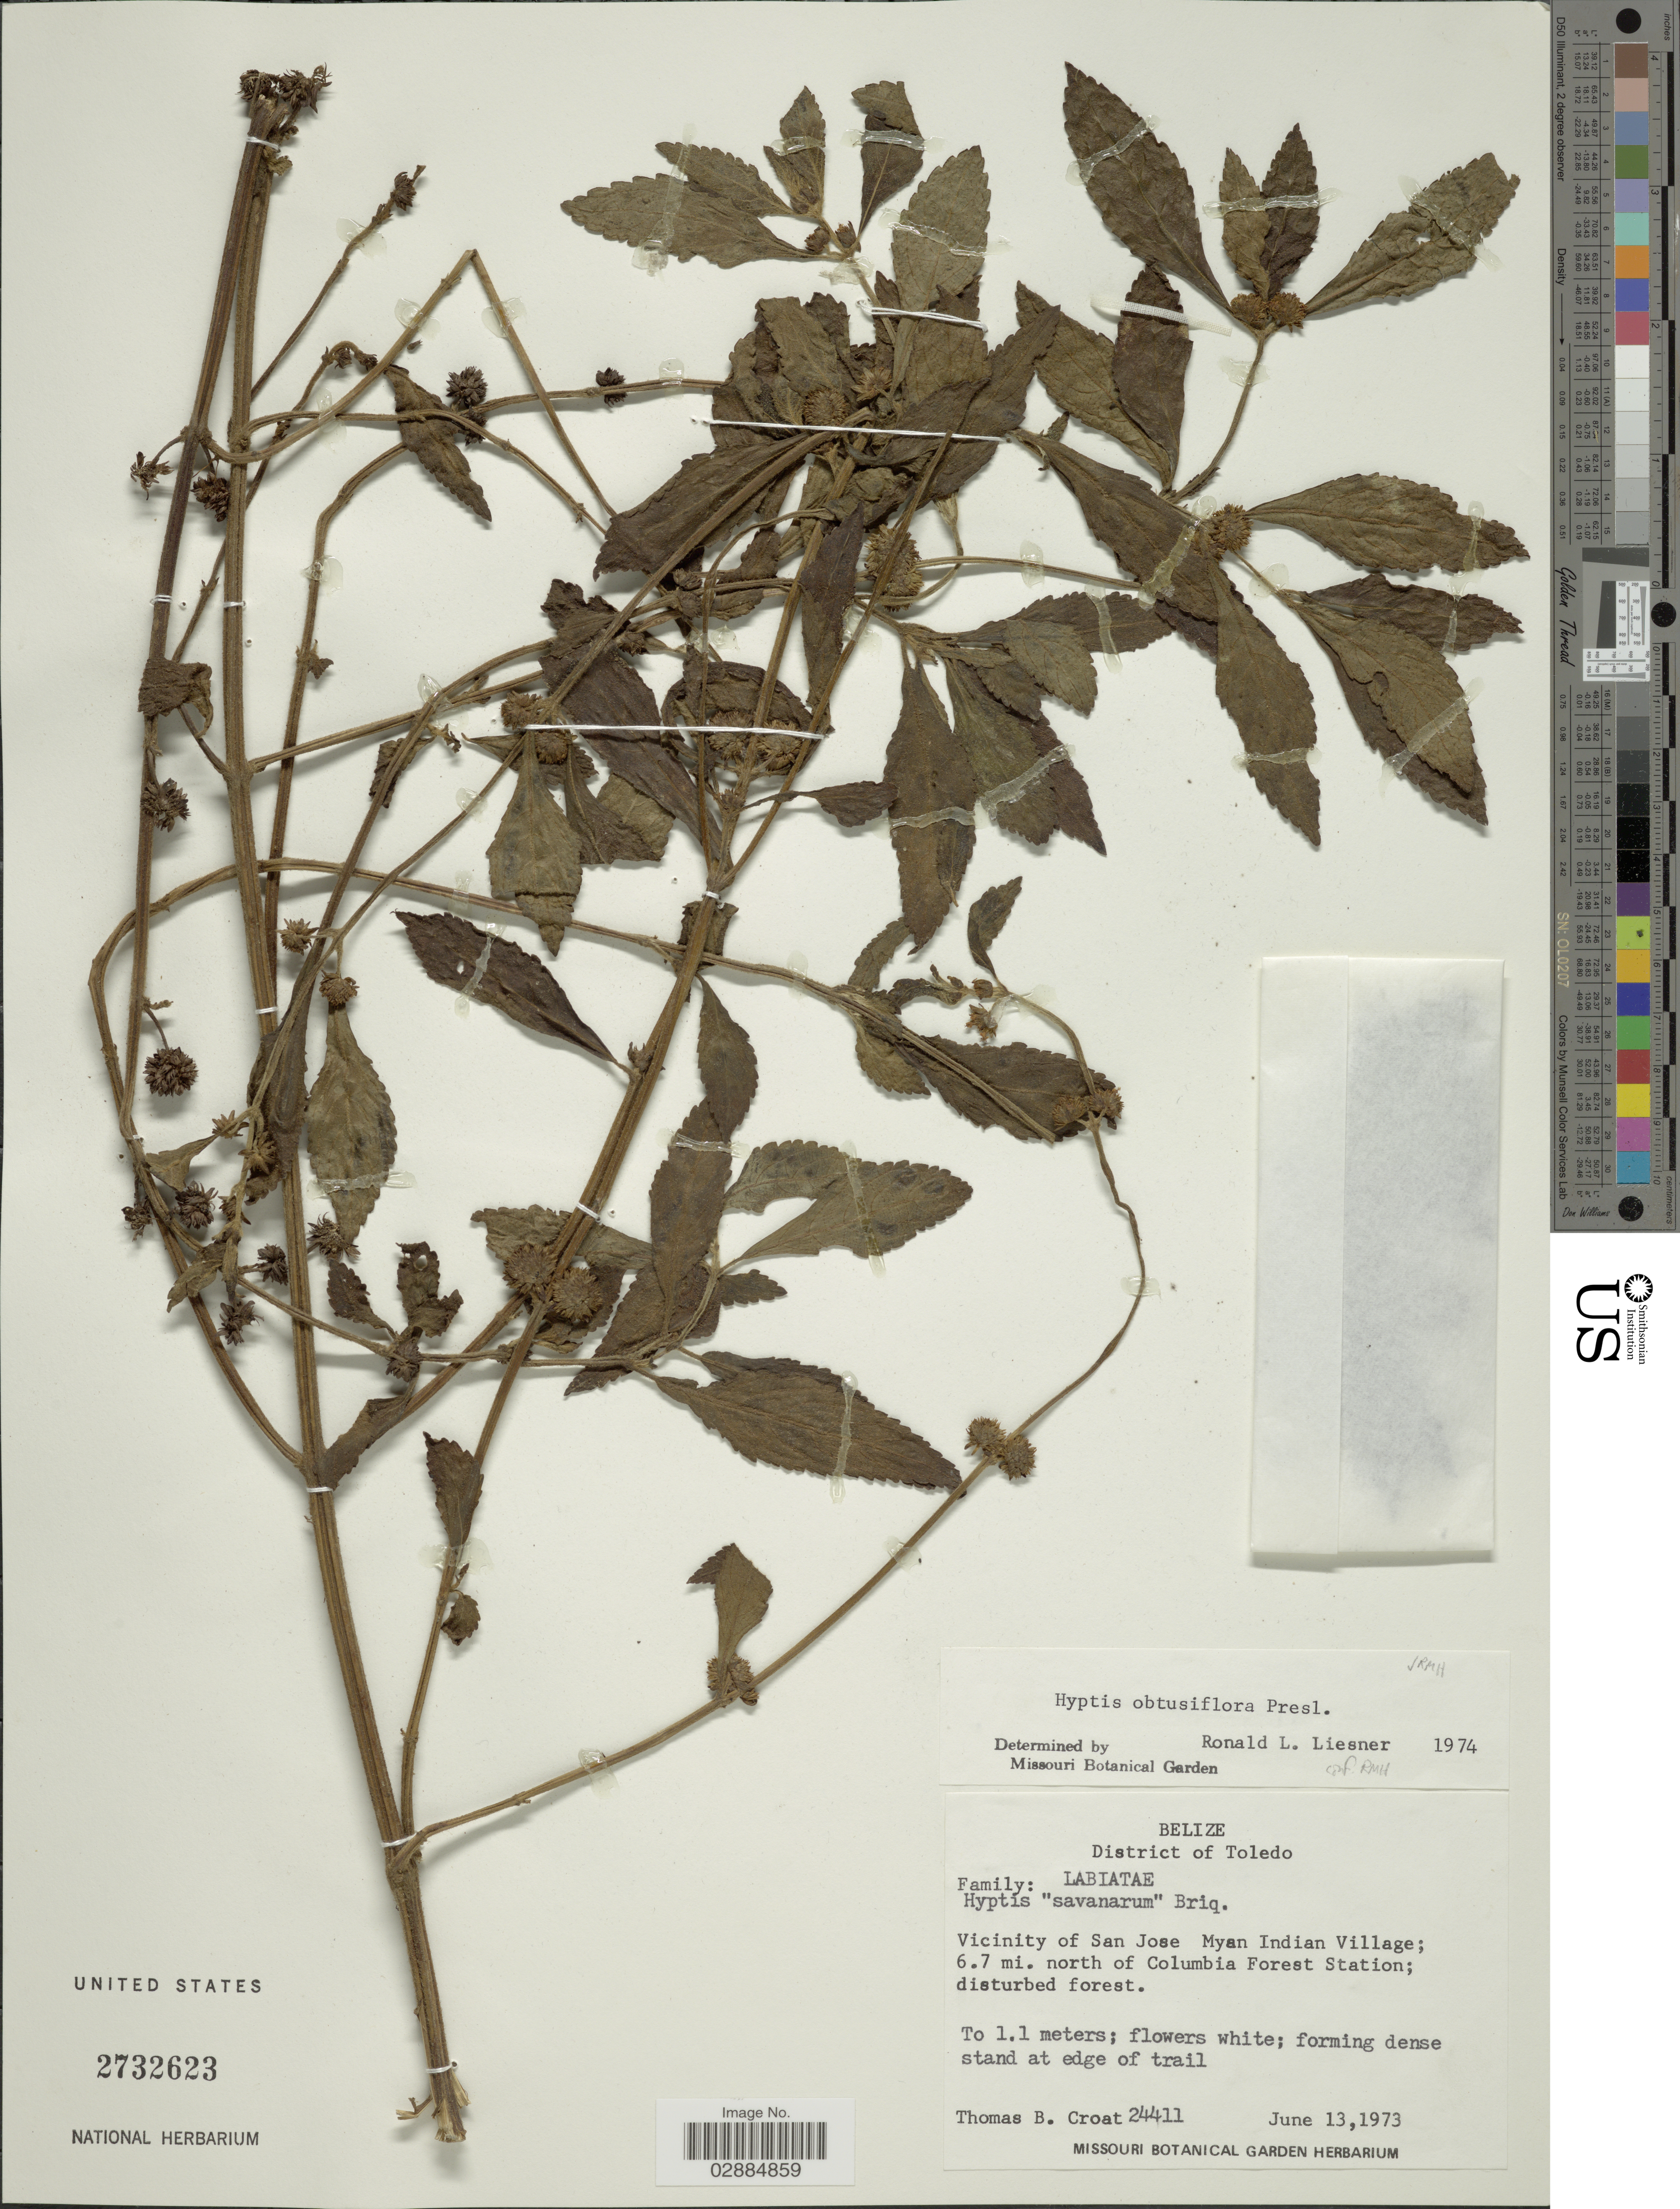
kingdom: Plantae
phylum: Tracheophyta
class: Magnoliopsida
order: Lamiales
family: Lamiaceae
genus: Hyptis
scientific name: Hyptis obtusiflora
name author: C. Presl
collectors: T. B. Croat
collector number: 24411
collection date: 1973-06-13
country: Belize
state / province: Toledo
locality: Vicinity of San Jose, Myan Indian Village; 6.7 mi. north of Columbia Forest Station, District of Toledo.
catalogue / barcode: US 2732623